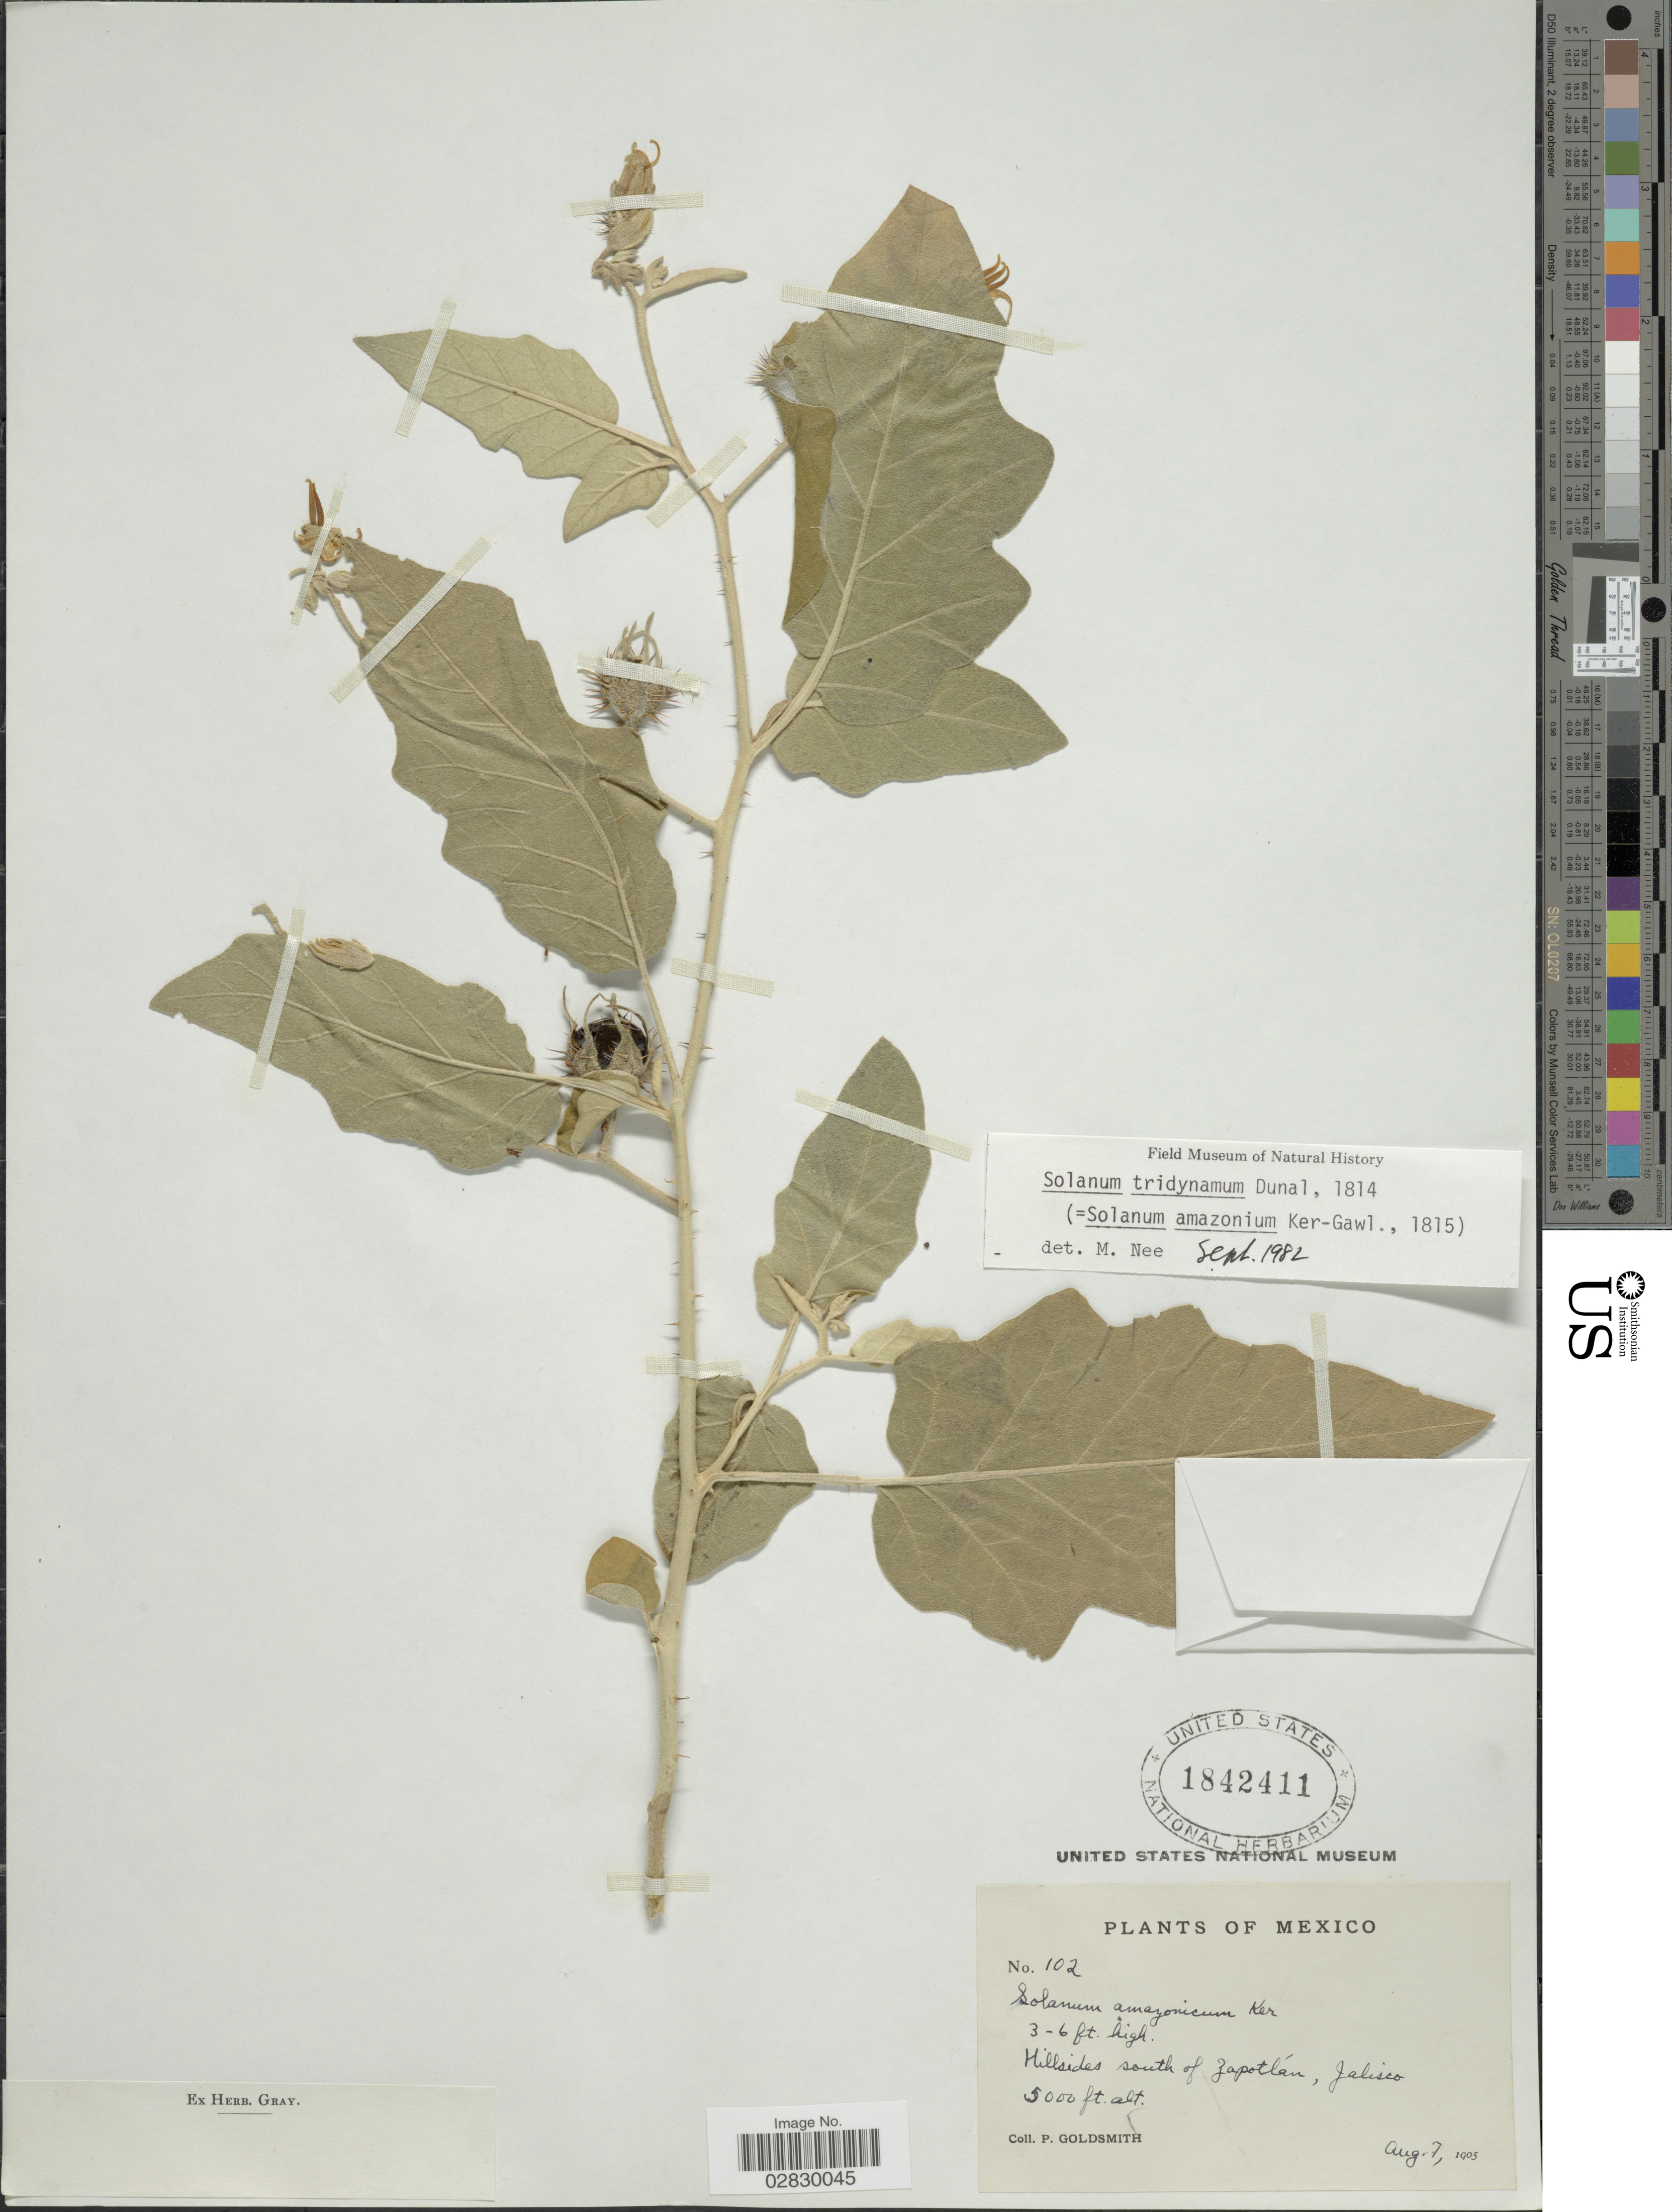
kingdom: Plantae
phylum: Tracheophyta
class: Magnoliopsida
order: Solanales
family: Solanaceae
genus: Solanum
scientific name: Solanum houstonii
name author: Dunal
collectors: P. Goldsmith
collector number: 102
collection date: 1905-08-07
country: Mexico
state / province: Jalisco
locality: Hillsides south of Zapotlán.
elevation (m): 1524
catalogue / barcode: US 1842411